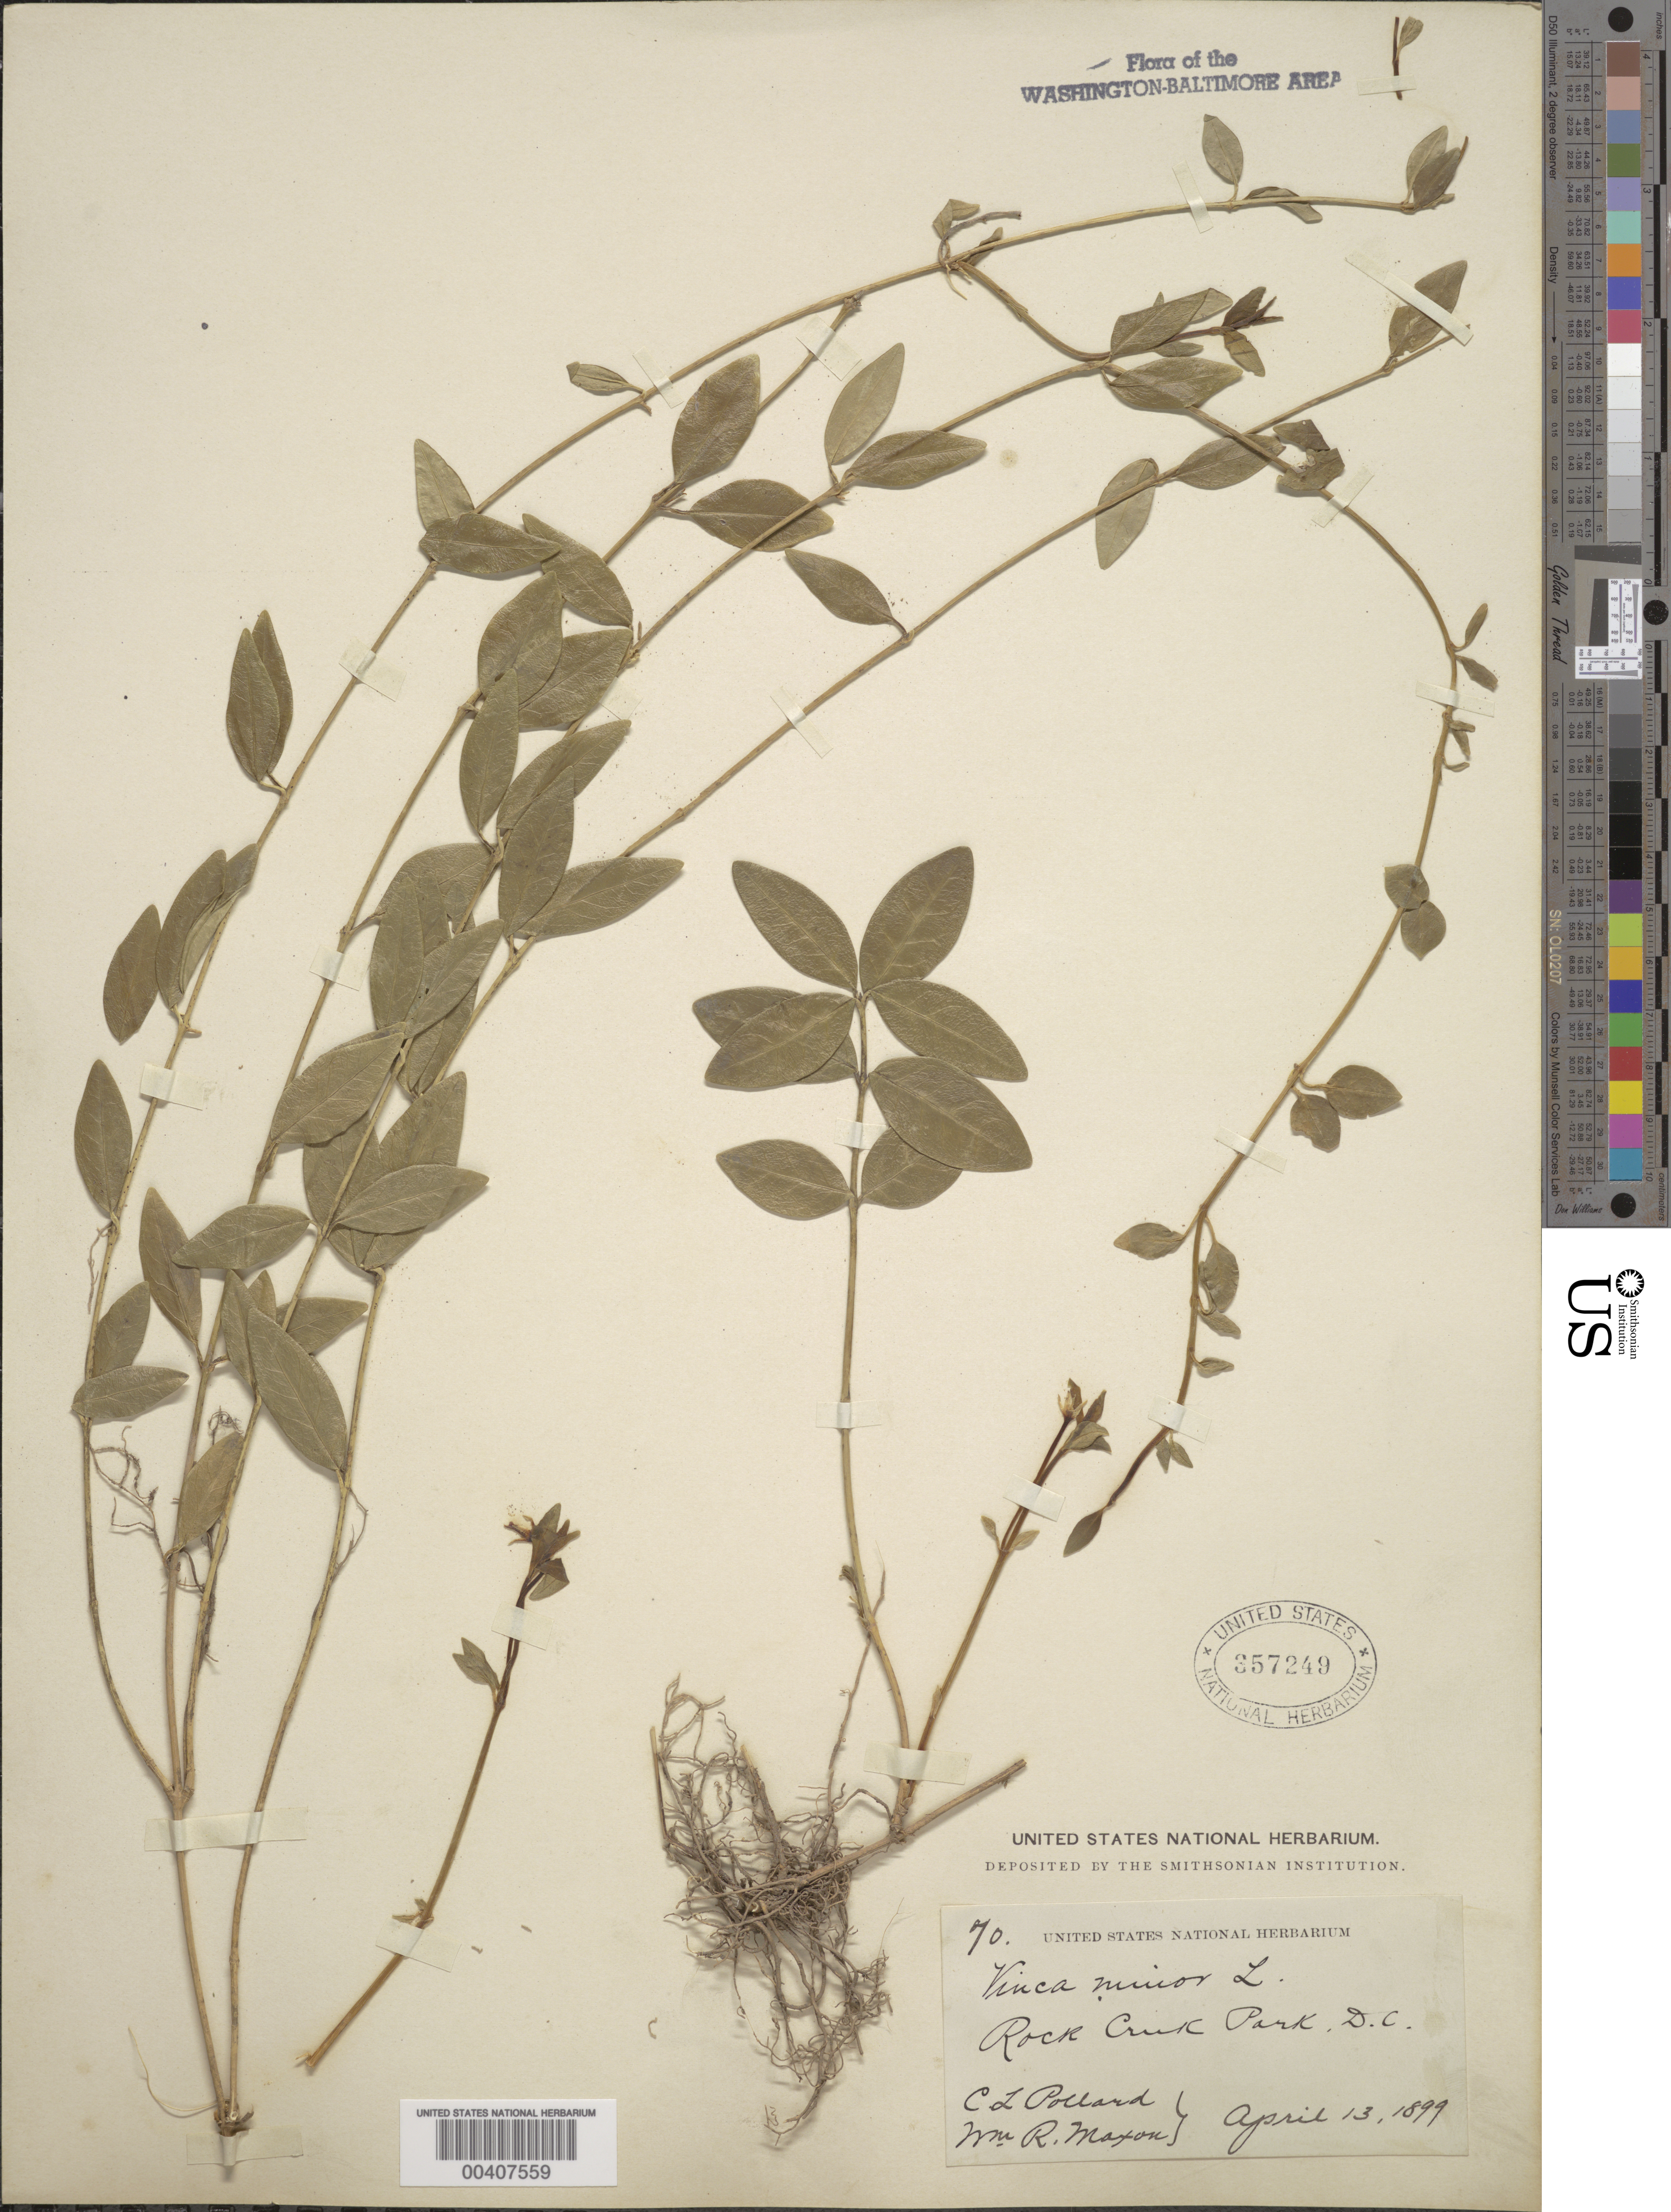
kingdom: Plantae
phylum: Tracheophyta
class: Magnoliopsida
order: Gentianales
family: Apocynaceae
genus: Vinca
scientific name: Vinca minor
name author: L.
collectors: C. L. Pollard & W. R. Maxon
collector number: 70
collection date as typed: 13 Apr 1899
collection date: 1899-04-13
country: United States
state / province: District of Columbia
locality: Rock Creek Park Rock Creek Park & vicinity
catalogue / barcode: US 357249